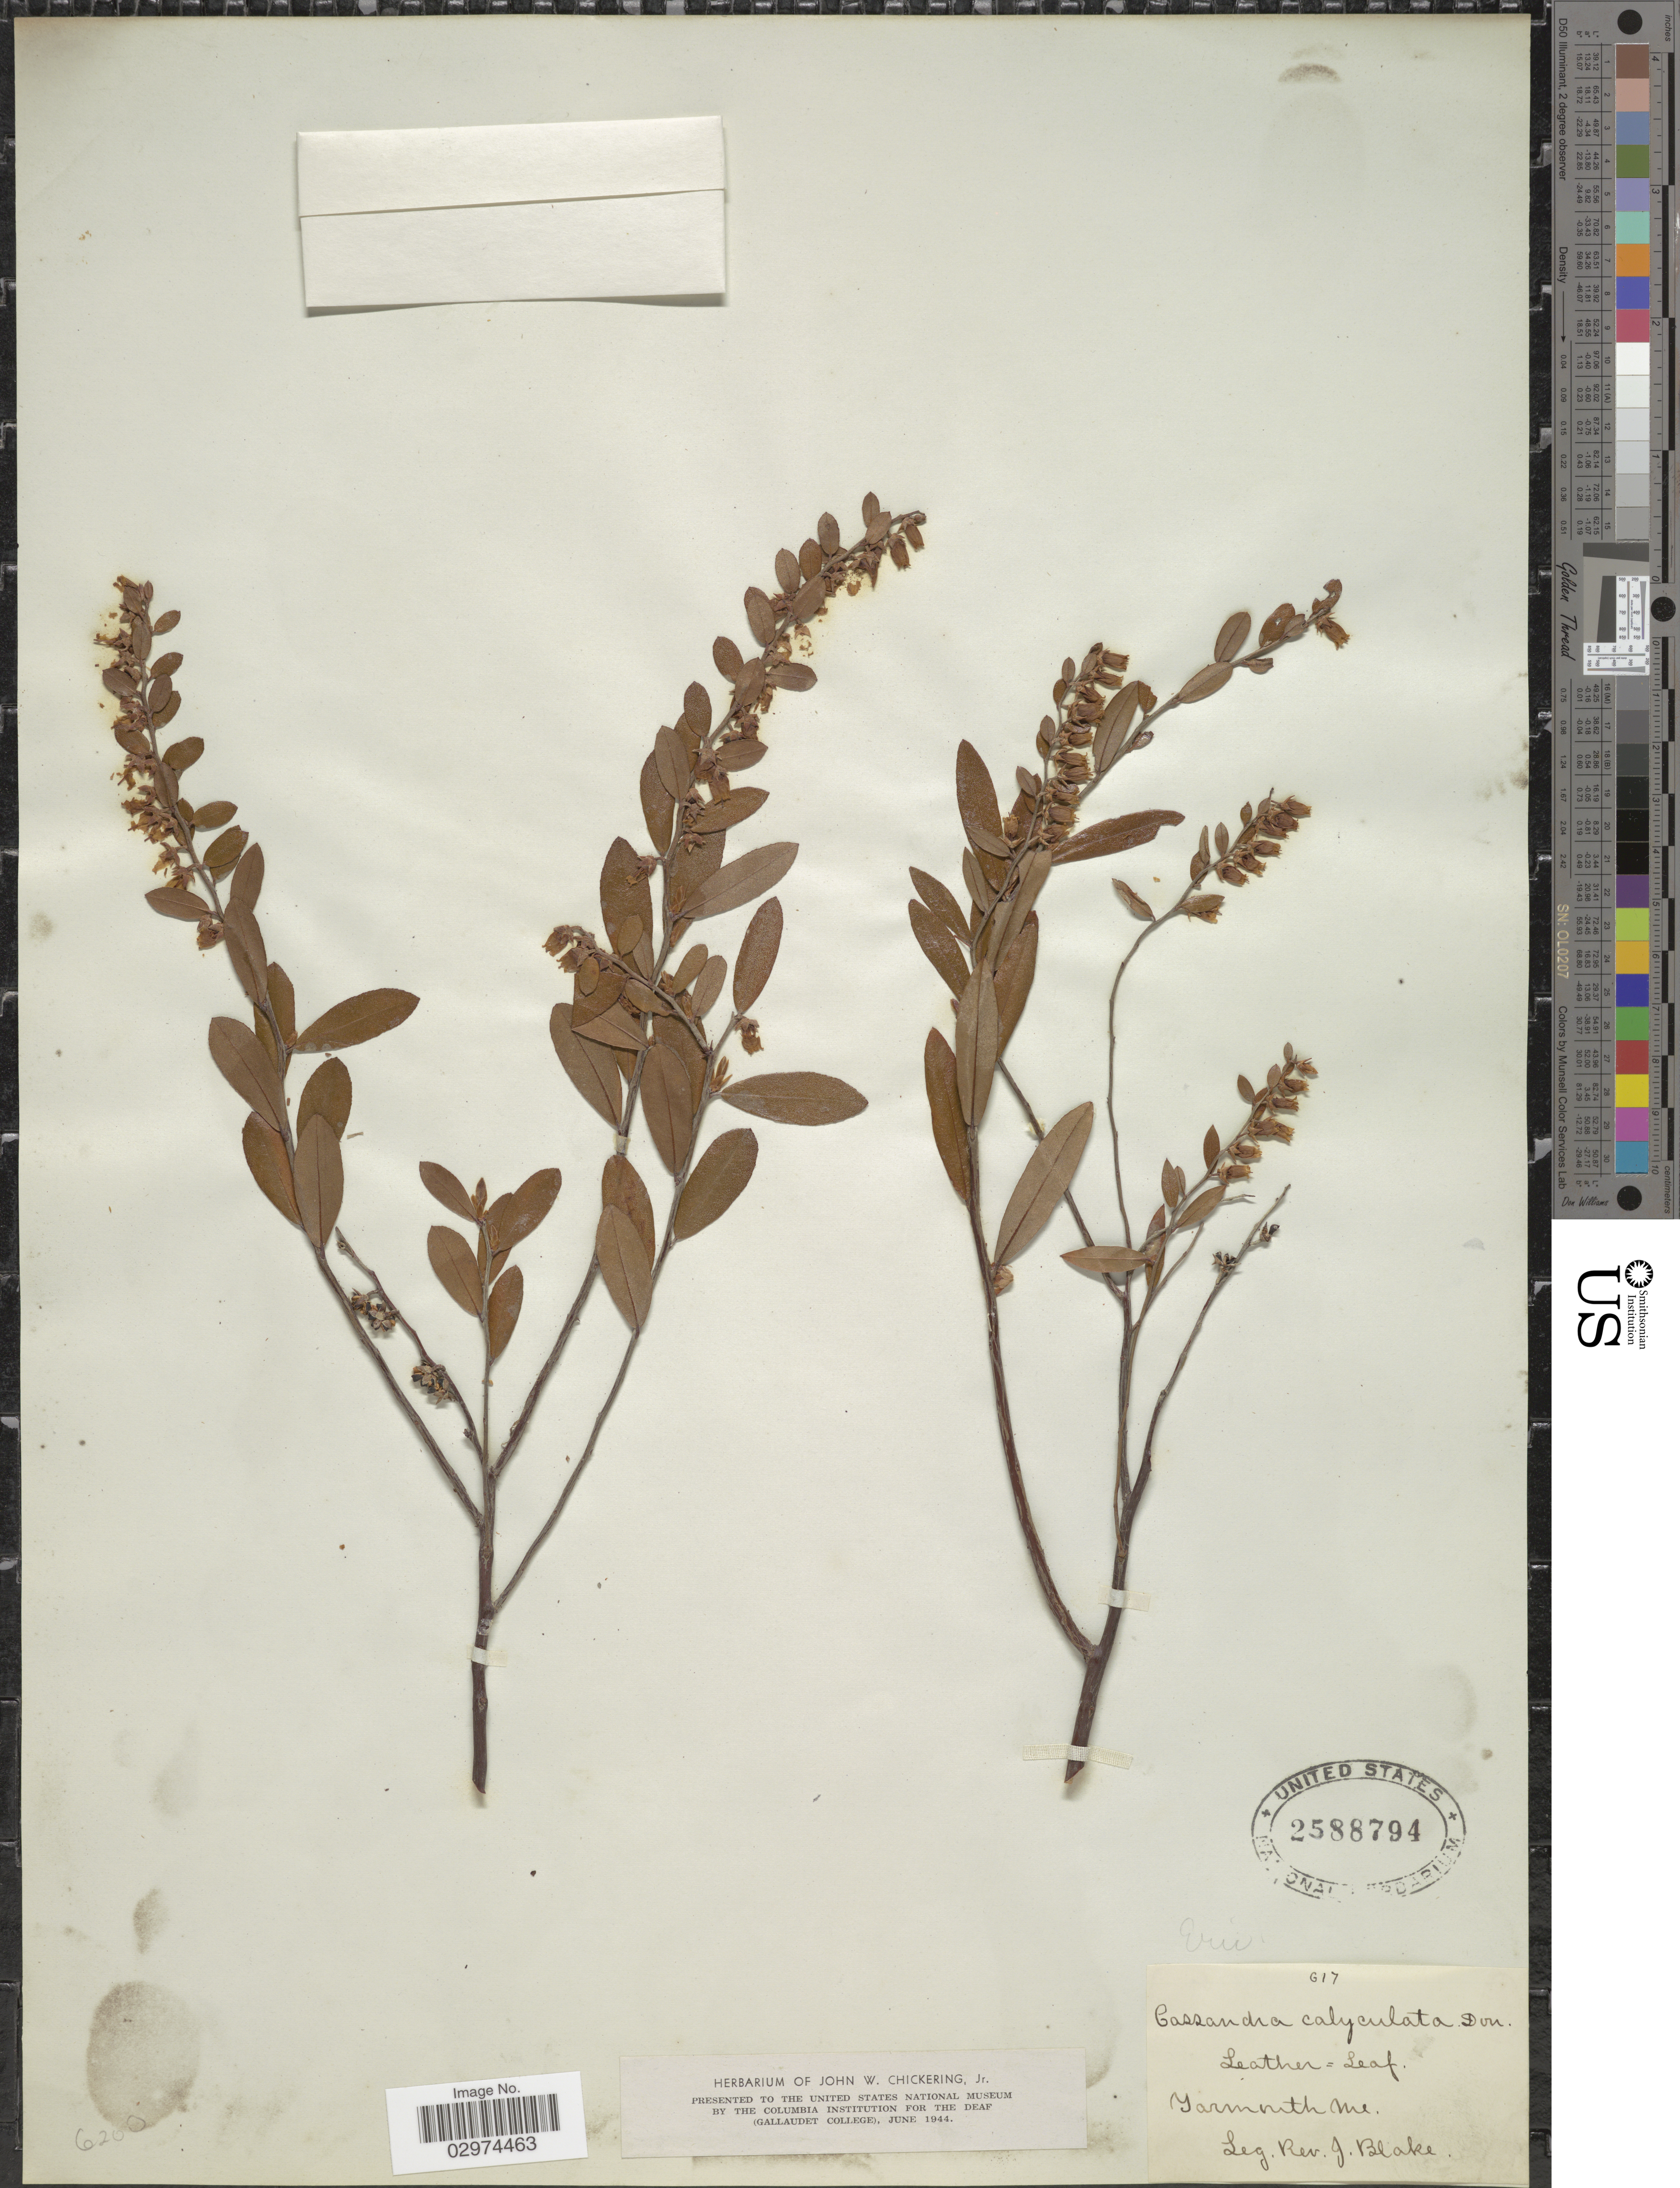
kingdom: Plantae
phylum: Tracheophyta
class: Magnoliopsida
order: Ericales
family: Ericaceae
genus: Chamaedaphne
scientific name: Chamaedaphne calyculata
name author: (L.) Moench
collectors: J. Blake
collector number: G17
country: United States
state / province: Maine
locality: Yarmouth.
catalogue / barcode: US 2588794